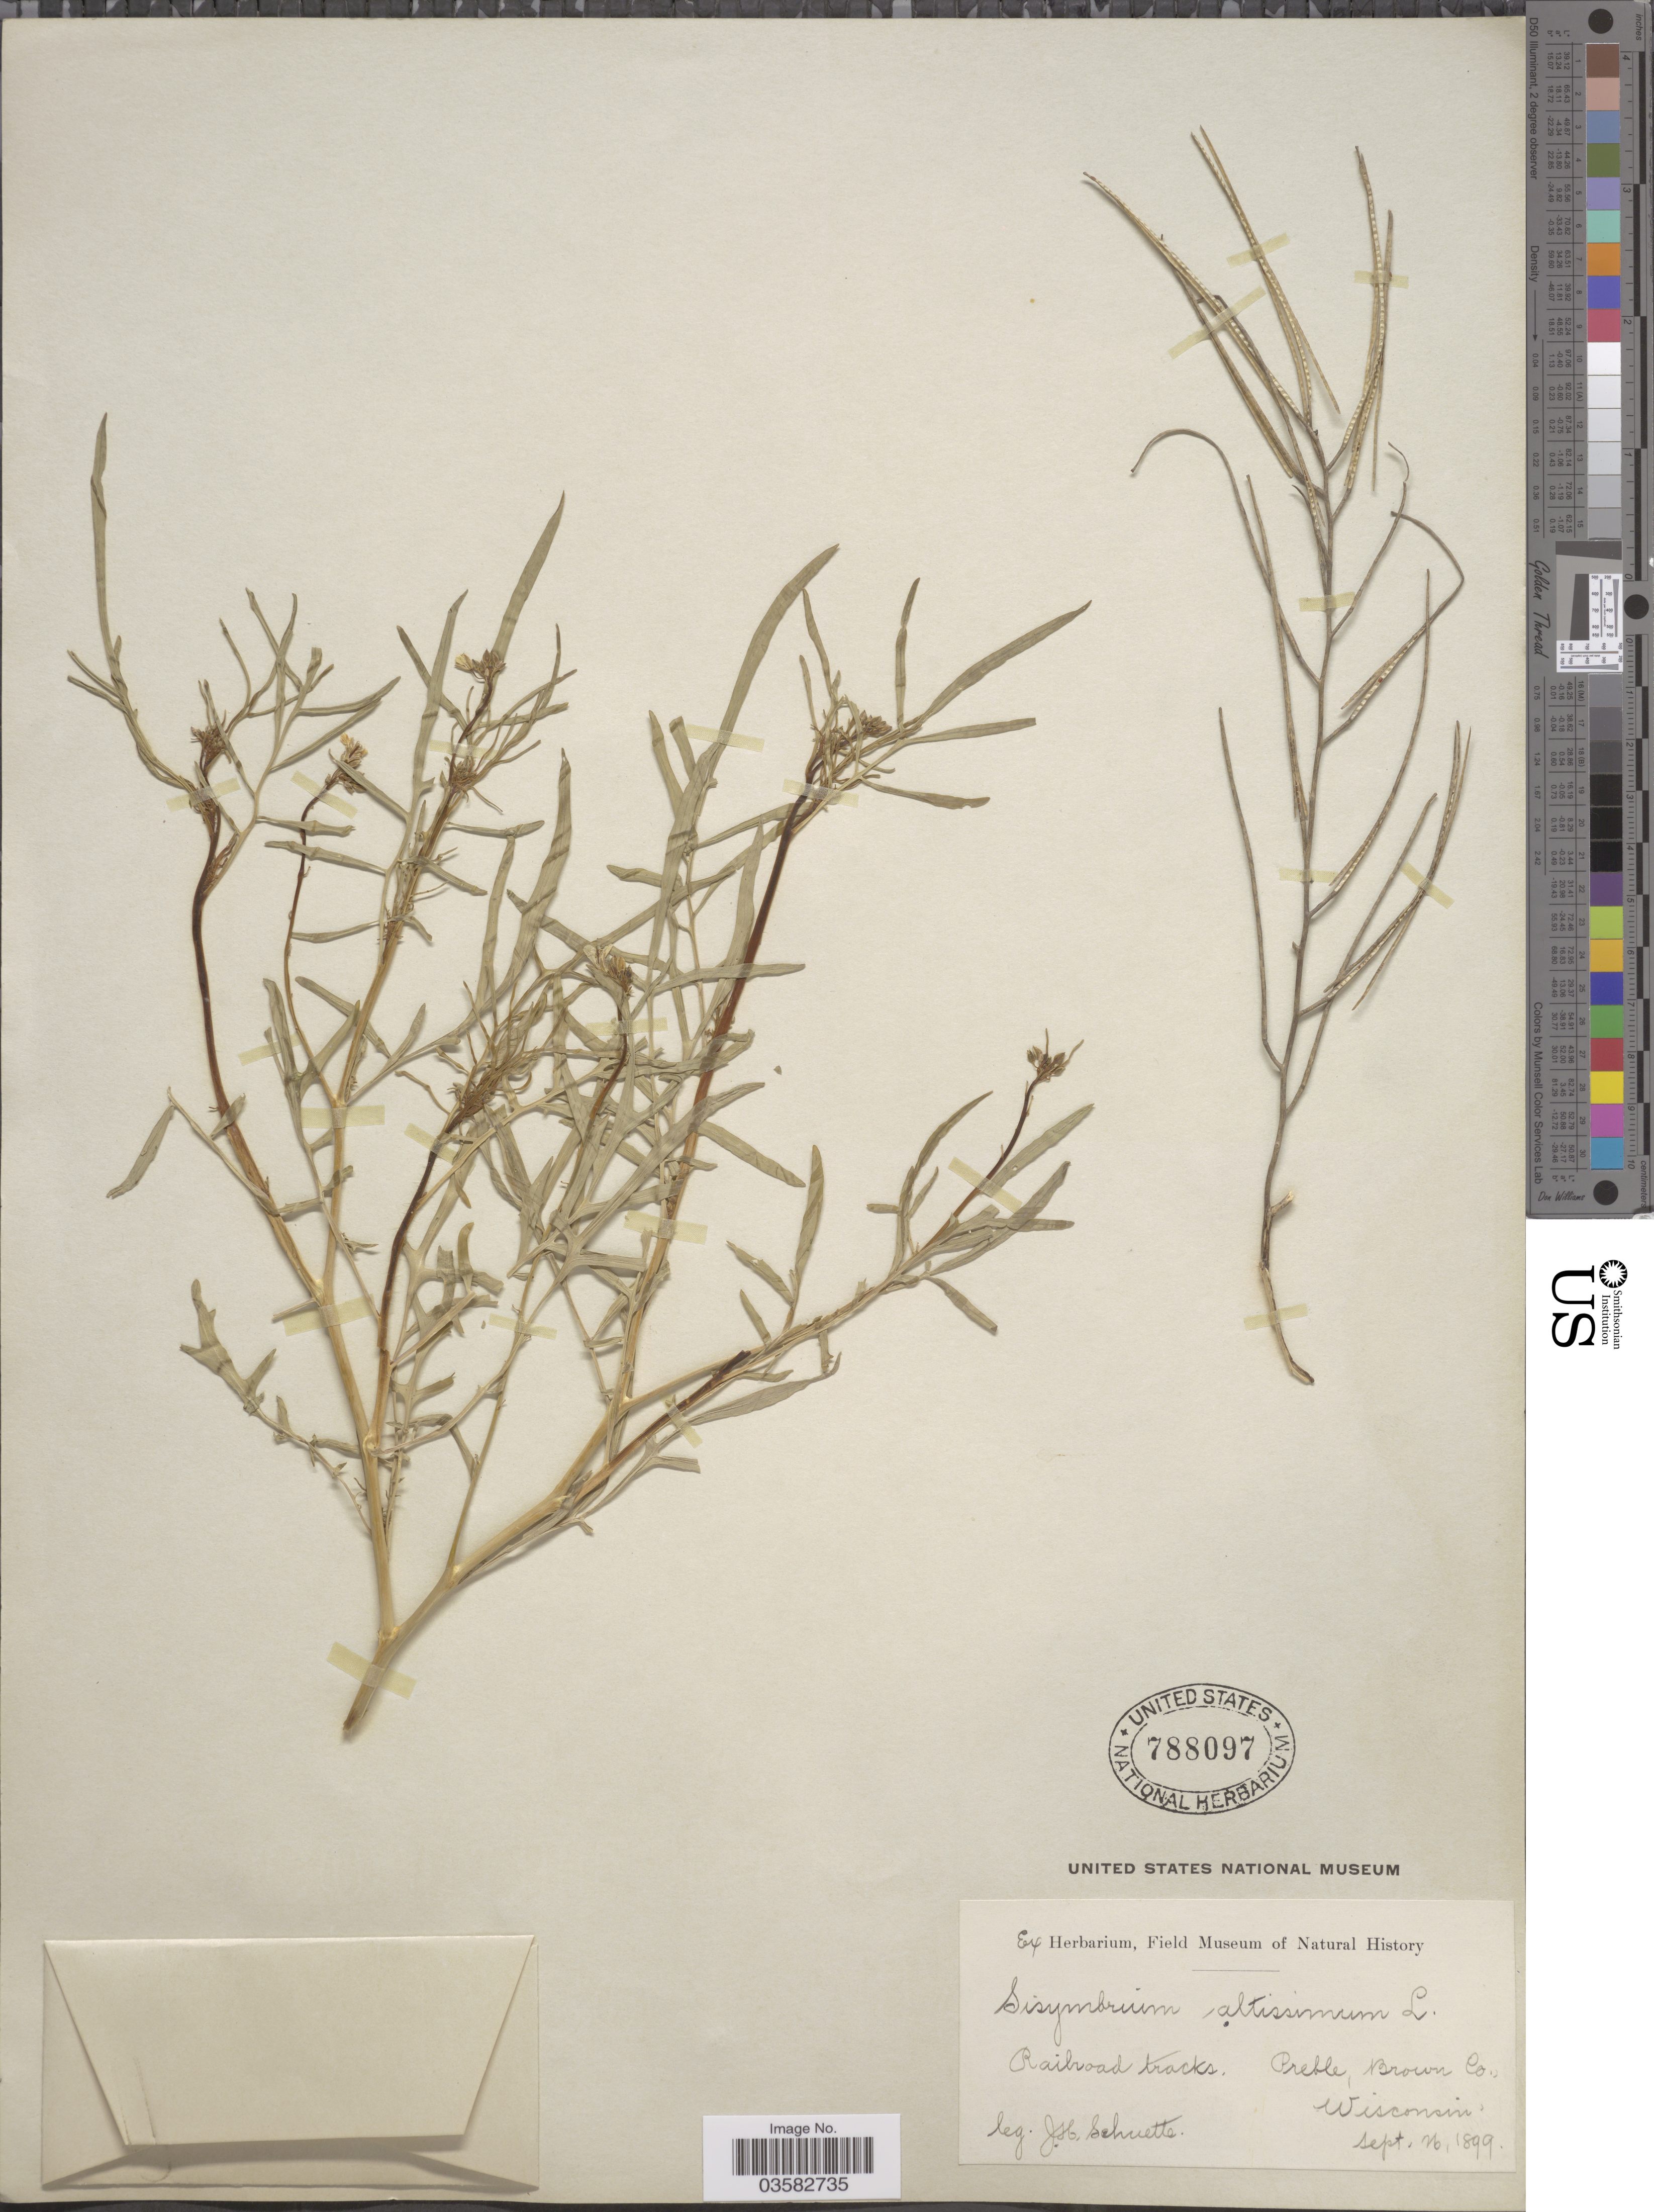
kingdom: Plantae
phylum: Tracheophyta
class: Magnoliopsida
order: Brassicales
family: Brassicaceae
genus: Sisymbrium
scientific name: Sisymbrium altissimum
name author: L.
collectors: J. H. Schuette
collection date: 1899-09-26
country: United States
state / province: Wisconsin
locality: Railroad tracks. Preble, Brown Co.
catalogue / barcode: US 788097